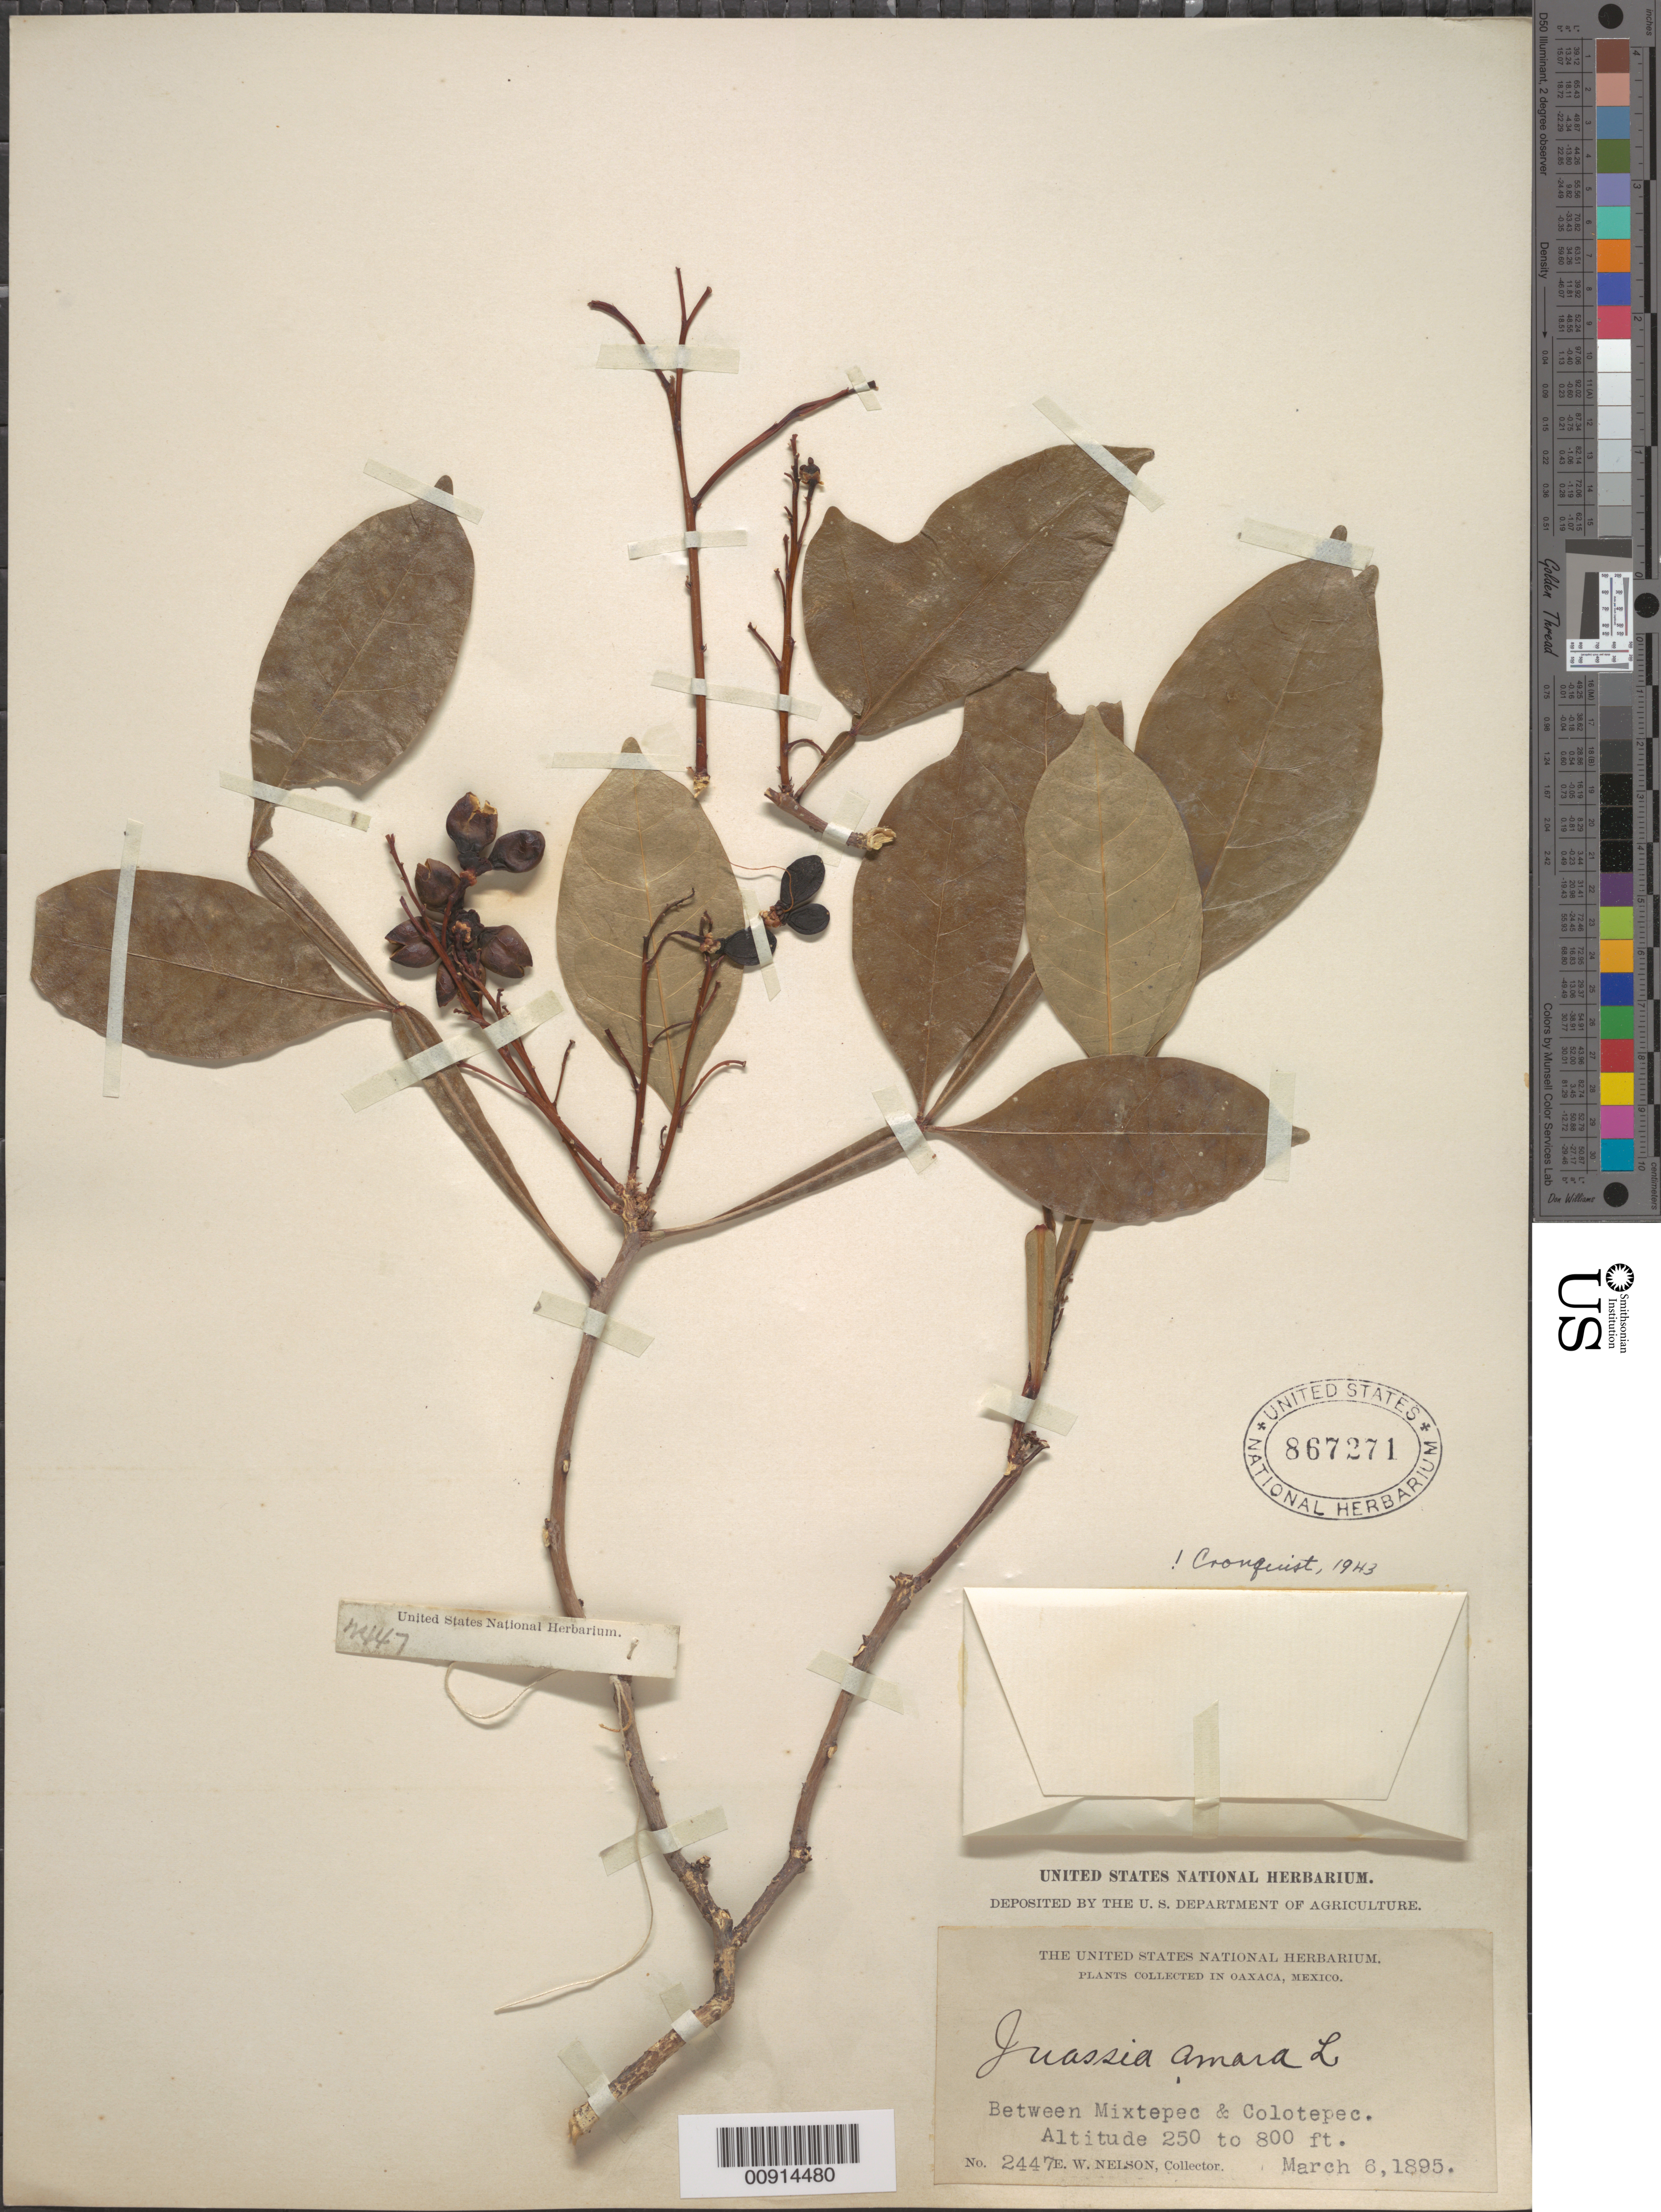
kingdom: Plantae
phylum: Tracheophyta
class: Magnoliopsida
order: Sapindales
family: Simaroubaceae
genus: Quassia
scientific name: Quassia amara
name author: L.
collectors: E. W. Nelson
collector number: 2447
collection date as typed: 06 Mar 1895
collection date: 1895-03-06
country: Mexico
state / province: Oaxaca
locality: Between Mixtepec & Colotepec, Oaxaca.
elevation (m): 76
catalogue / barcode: US 867271